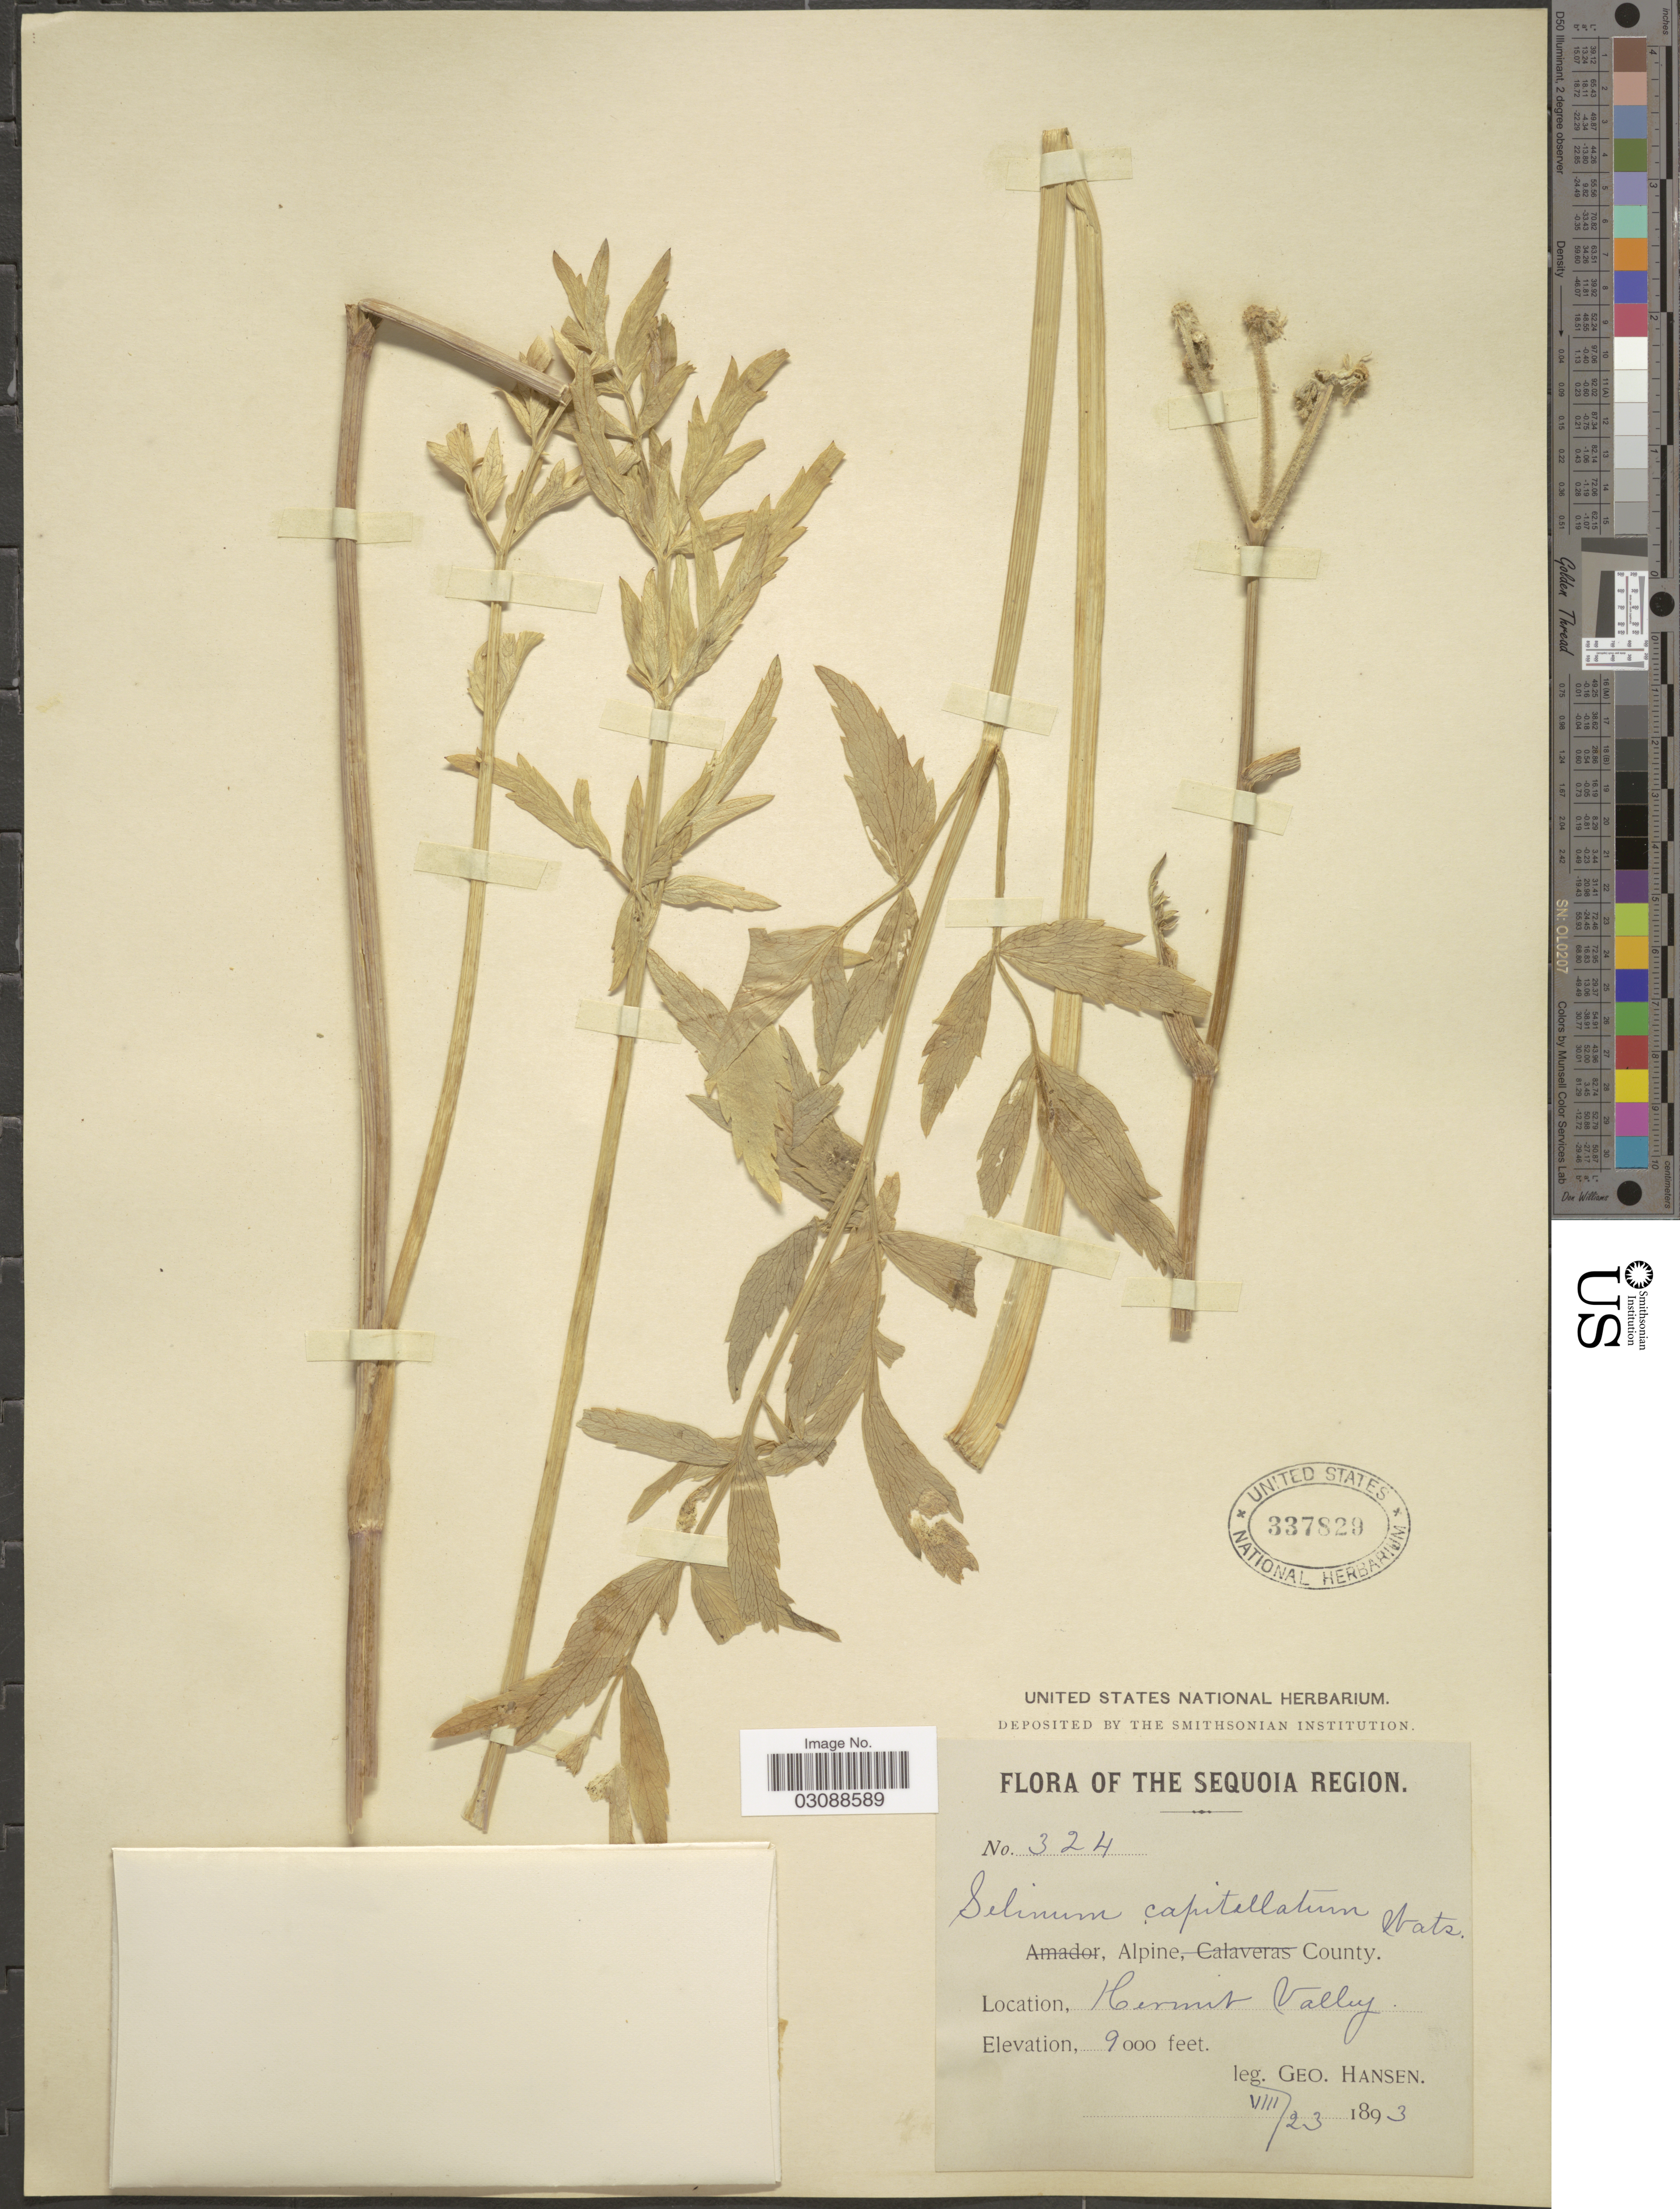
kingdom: Plantae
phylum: Tracheophyta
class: Magnoliopsida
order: Apiales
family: Apiaceae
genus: Selinum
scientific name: Selinum capitellatum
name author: (A. Gray) Benth. & Hook. f. ex S. Watson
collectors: G. Hansen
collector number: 324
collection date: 1893-08-23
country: United States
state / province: California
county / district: Alpine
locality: The Sequoia Region. Alpine County. Hermit Valley.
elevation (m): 2743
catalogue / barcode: US 337829